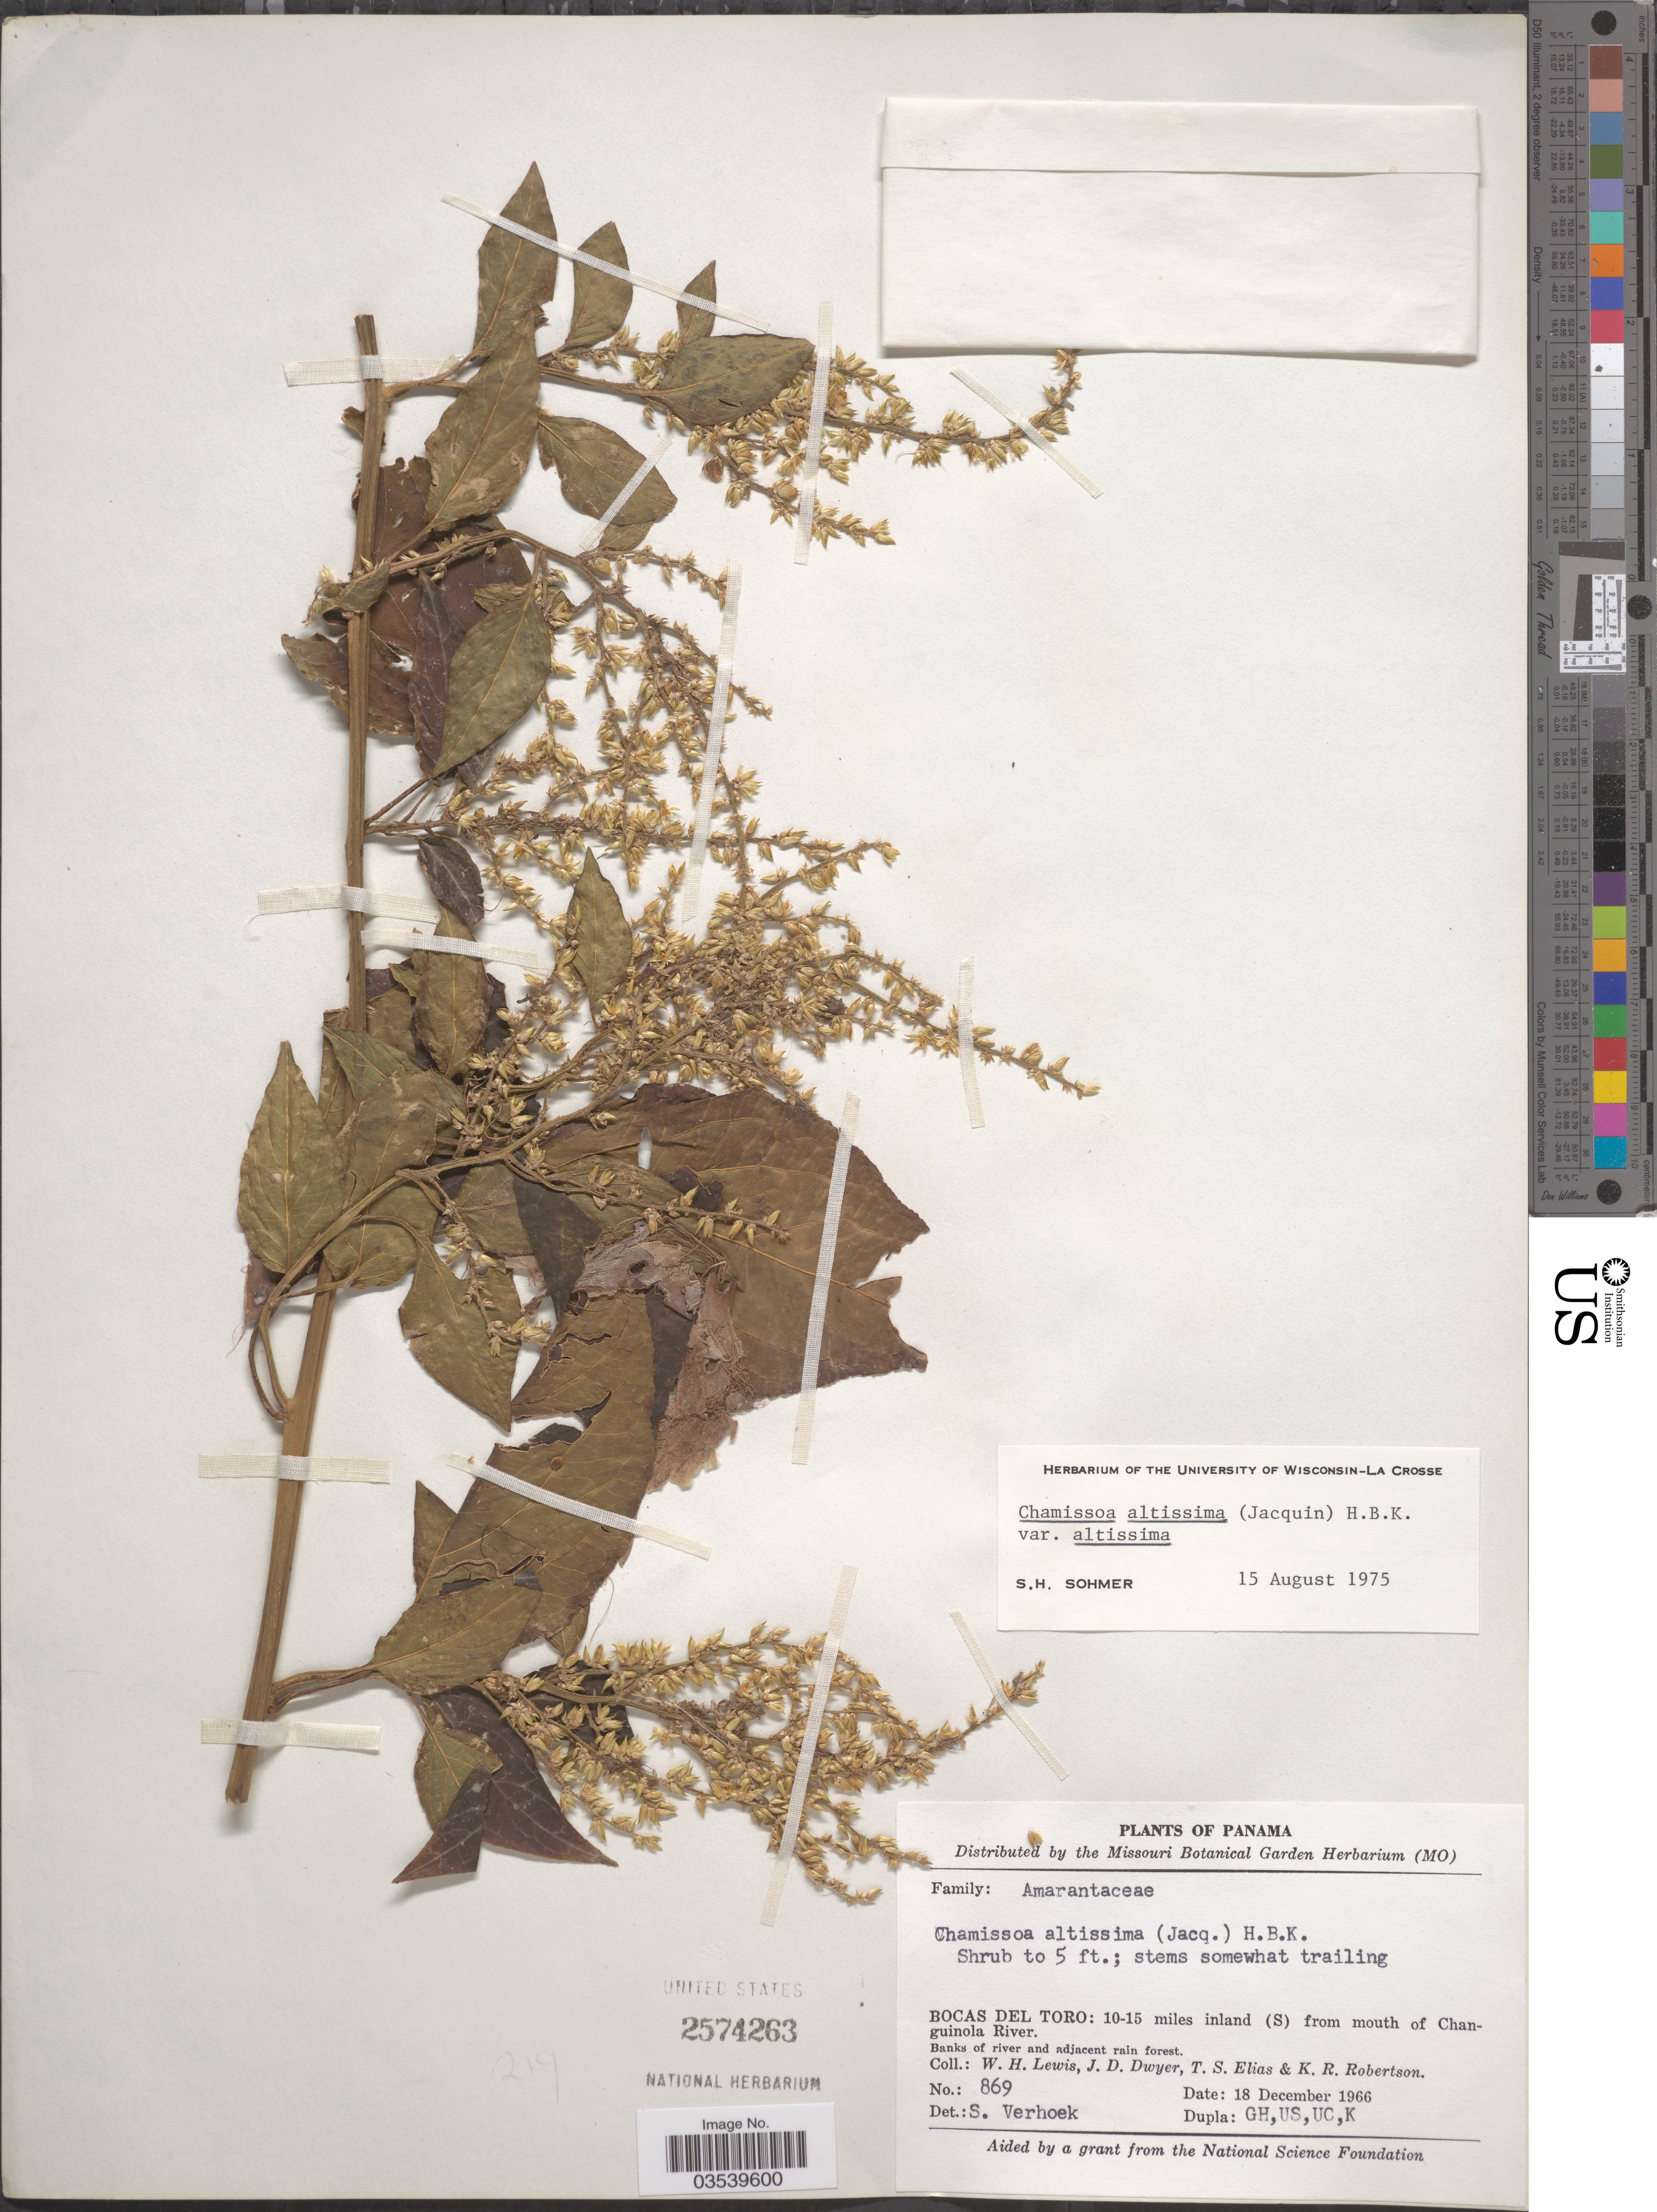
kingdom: Plantae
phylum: Tracheophyta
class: Magnoliopsida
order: Caryophyllales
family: Amaranthaceae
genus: Chamissoa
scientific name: Chamissoa altissima var. altissima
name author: (Jacq.) Kunth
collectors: W. H. Lewis, J. D. Dwyer, T. S. Elias & K. Robertson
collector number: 869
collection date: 1966-12-18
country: Panama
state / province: Bocas del Toro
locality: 10-15 miles inland (S) from mouth of Changuinola River.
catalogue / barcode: US 2574263